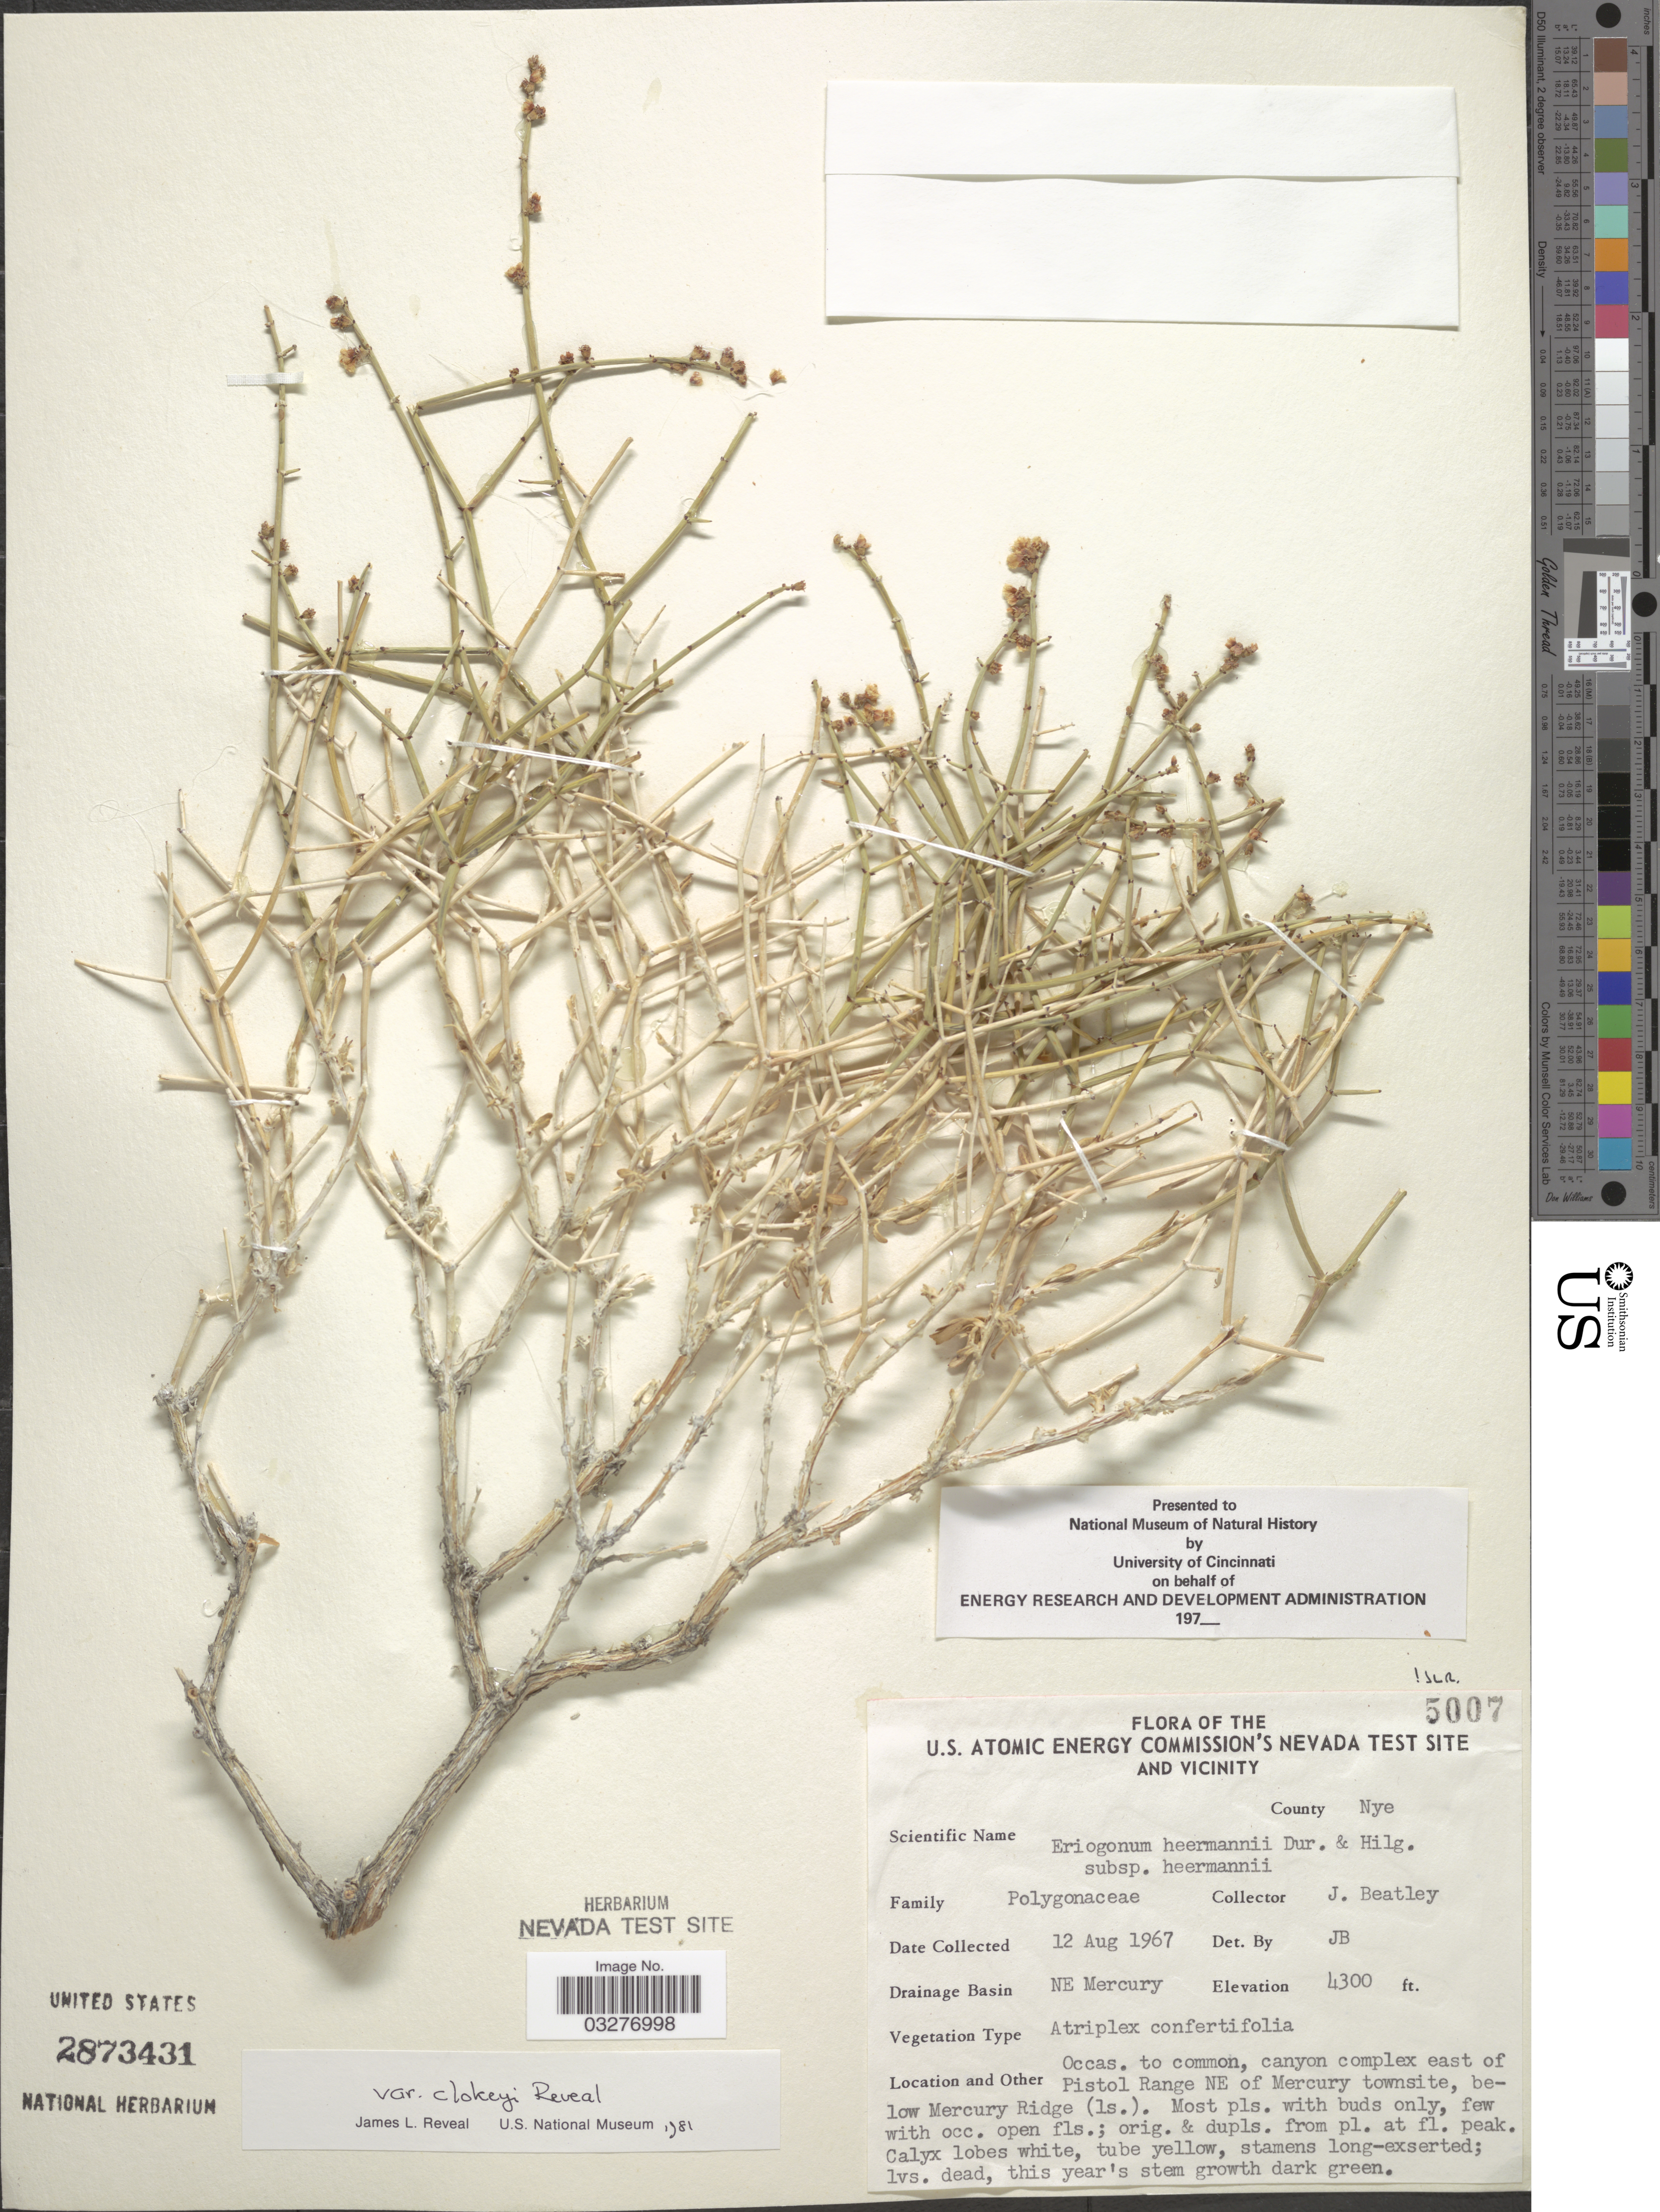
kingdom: Plantae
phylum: Tracheophyta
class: Magnoliopsida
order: Caryophyllales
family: Polygonaceae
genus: Eriogonum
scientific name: Eriogonum heermannii var. clokeyi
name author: Reveal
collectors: J. C. Beatley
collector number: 5007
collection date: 1967-08-12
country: United States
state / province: Nevada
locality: U.S. Atomic Energy Commission's Nevada Test Site and Vicinity. County Nye. Drainage Basin NE Mercury. Canyon complex east of Pistol Range NE of Mercury townsite, below Mercury Ridge (ls.).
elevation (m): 1311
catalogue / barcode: US 2873431